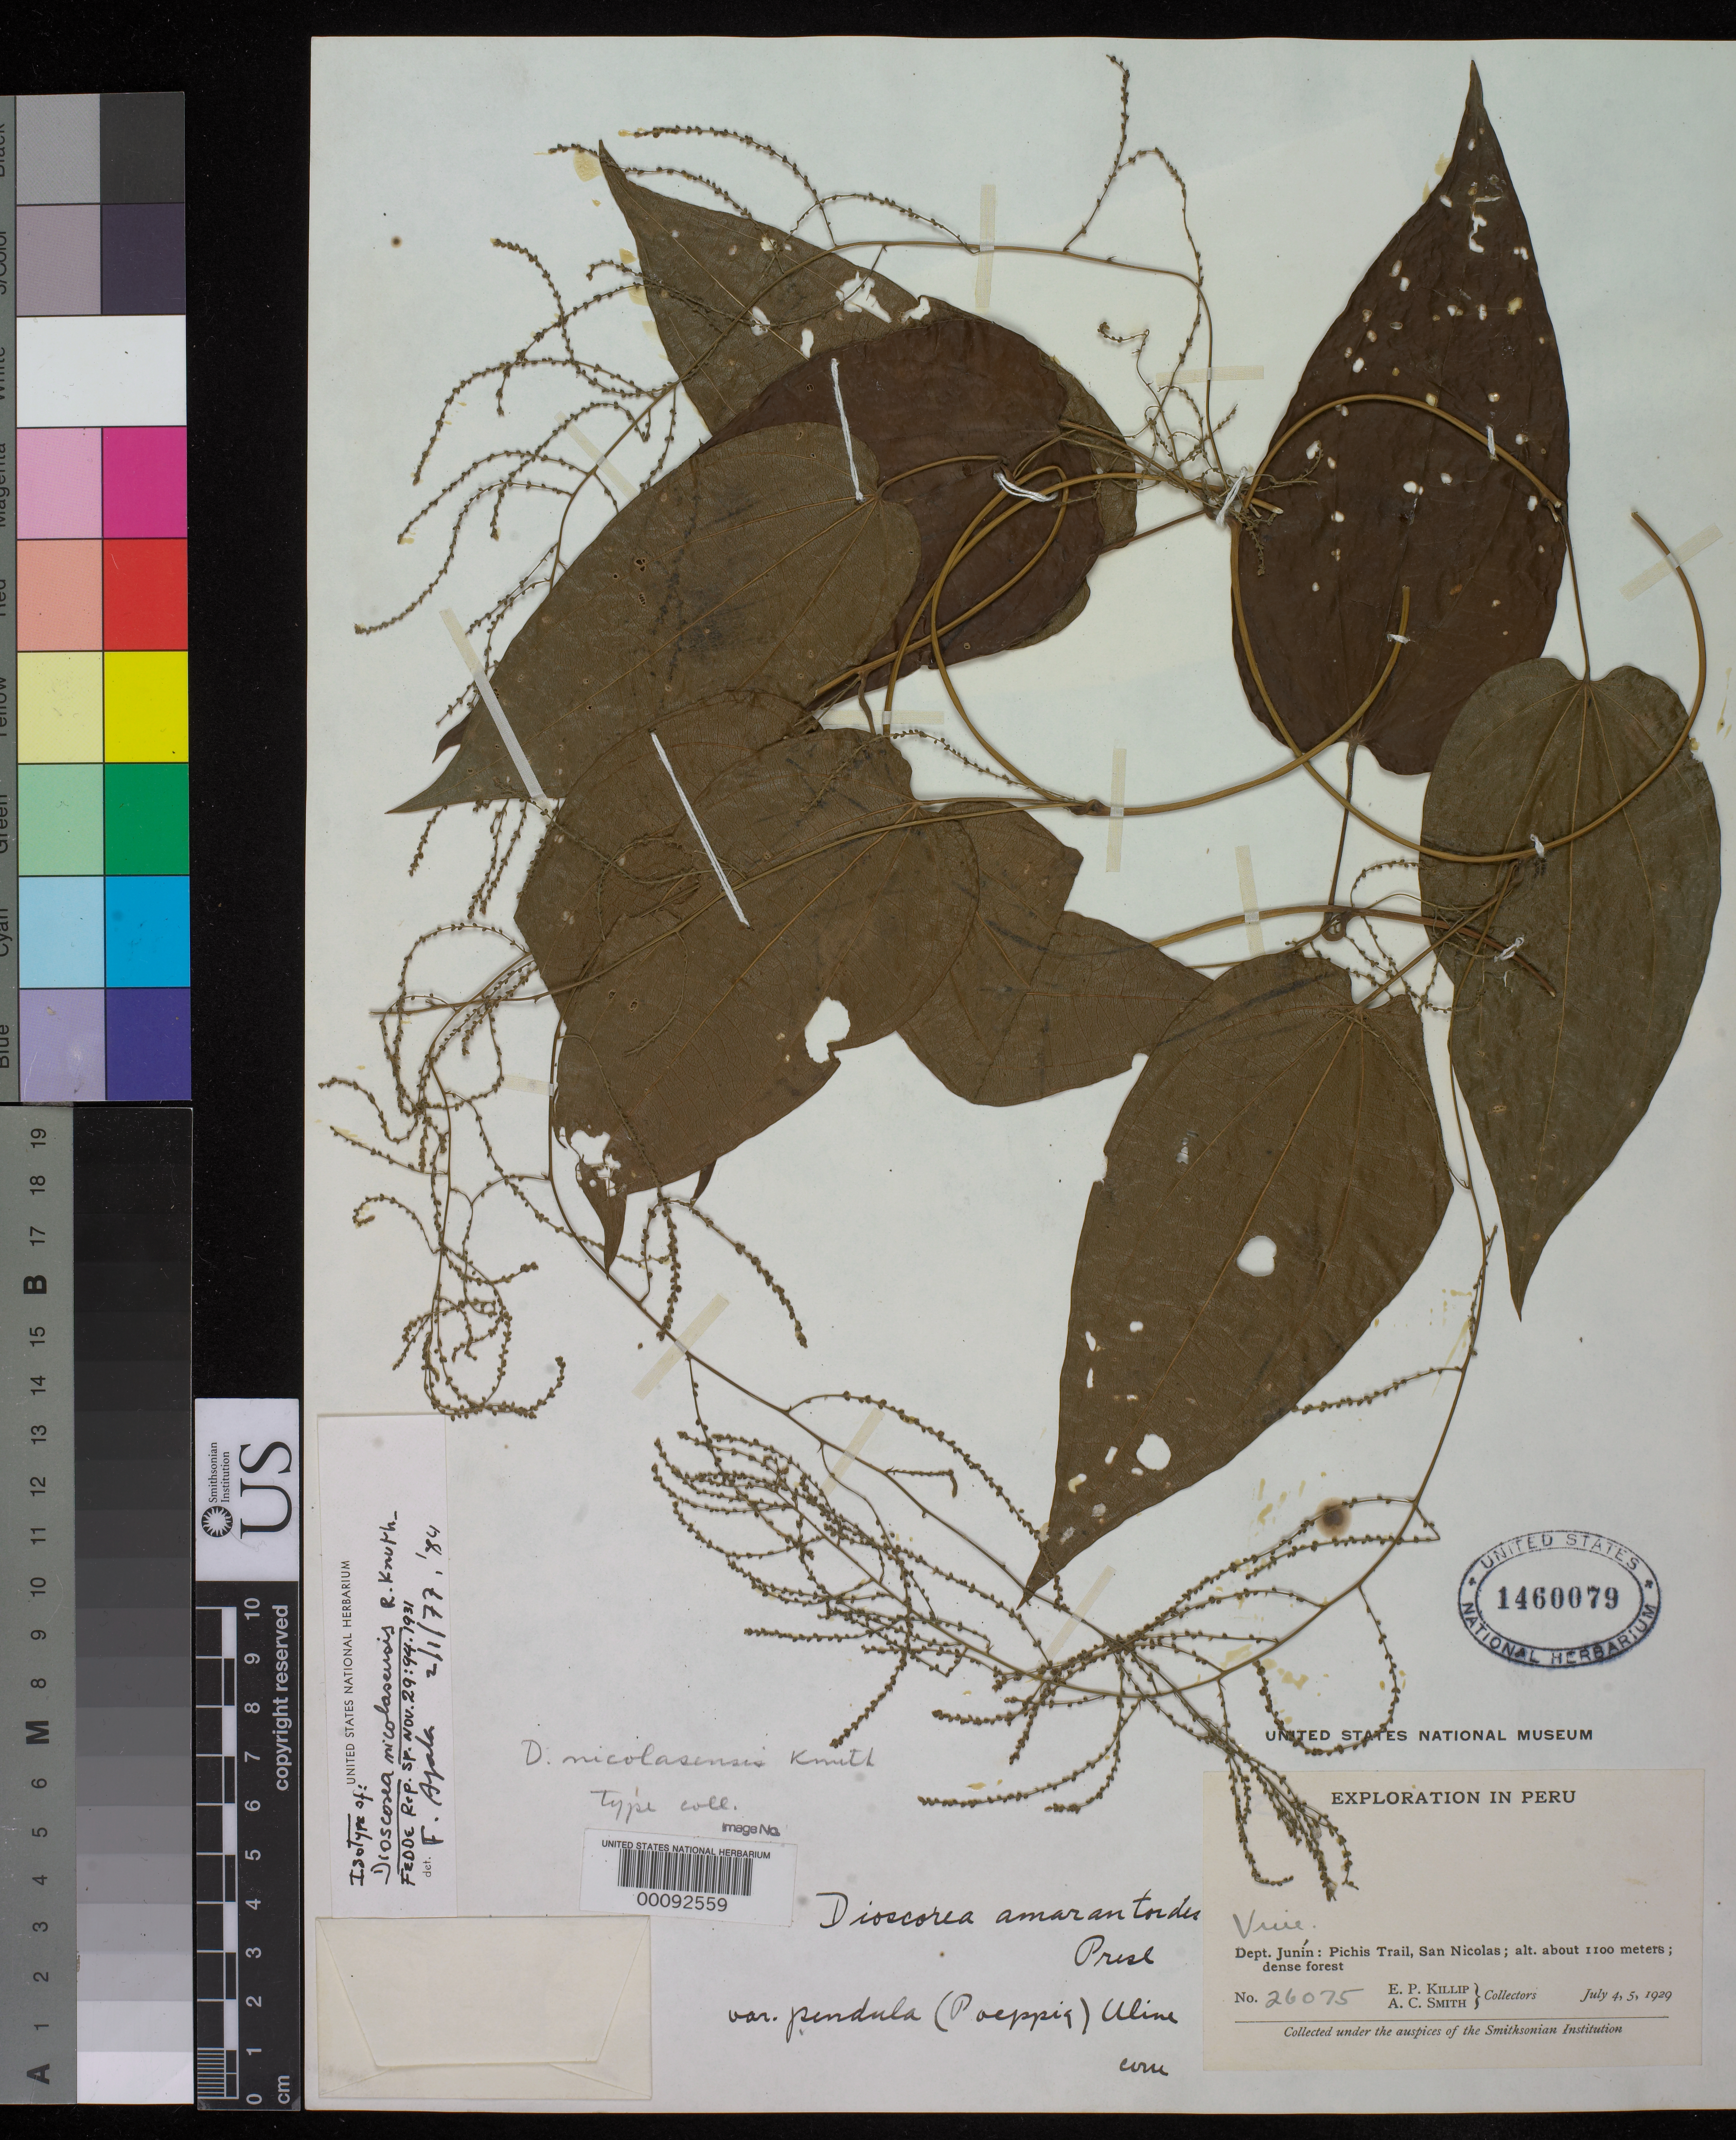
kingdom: Plantae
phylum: Tracheophyta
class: Liliopsida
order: Dioscoreales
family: Dioscoreaceae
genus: Dioscorea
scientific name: Dioscorea nicolasensis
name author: R. Knuth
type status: Isotype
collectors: E. P. Killip & A. C. Smith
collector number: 26075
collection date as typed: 04 Jul 1929 and 05 Jul 1929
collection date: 1929-07-04,1929-07-05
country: Peru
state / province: Junín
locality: Pichis Trail, San Nicolas.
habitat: Dense forest.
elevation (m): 1100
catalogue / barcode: US 1460079